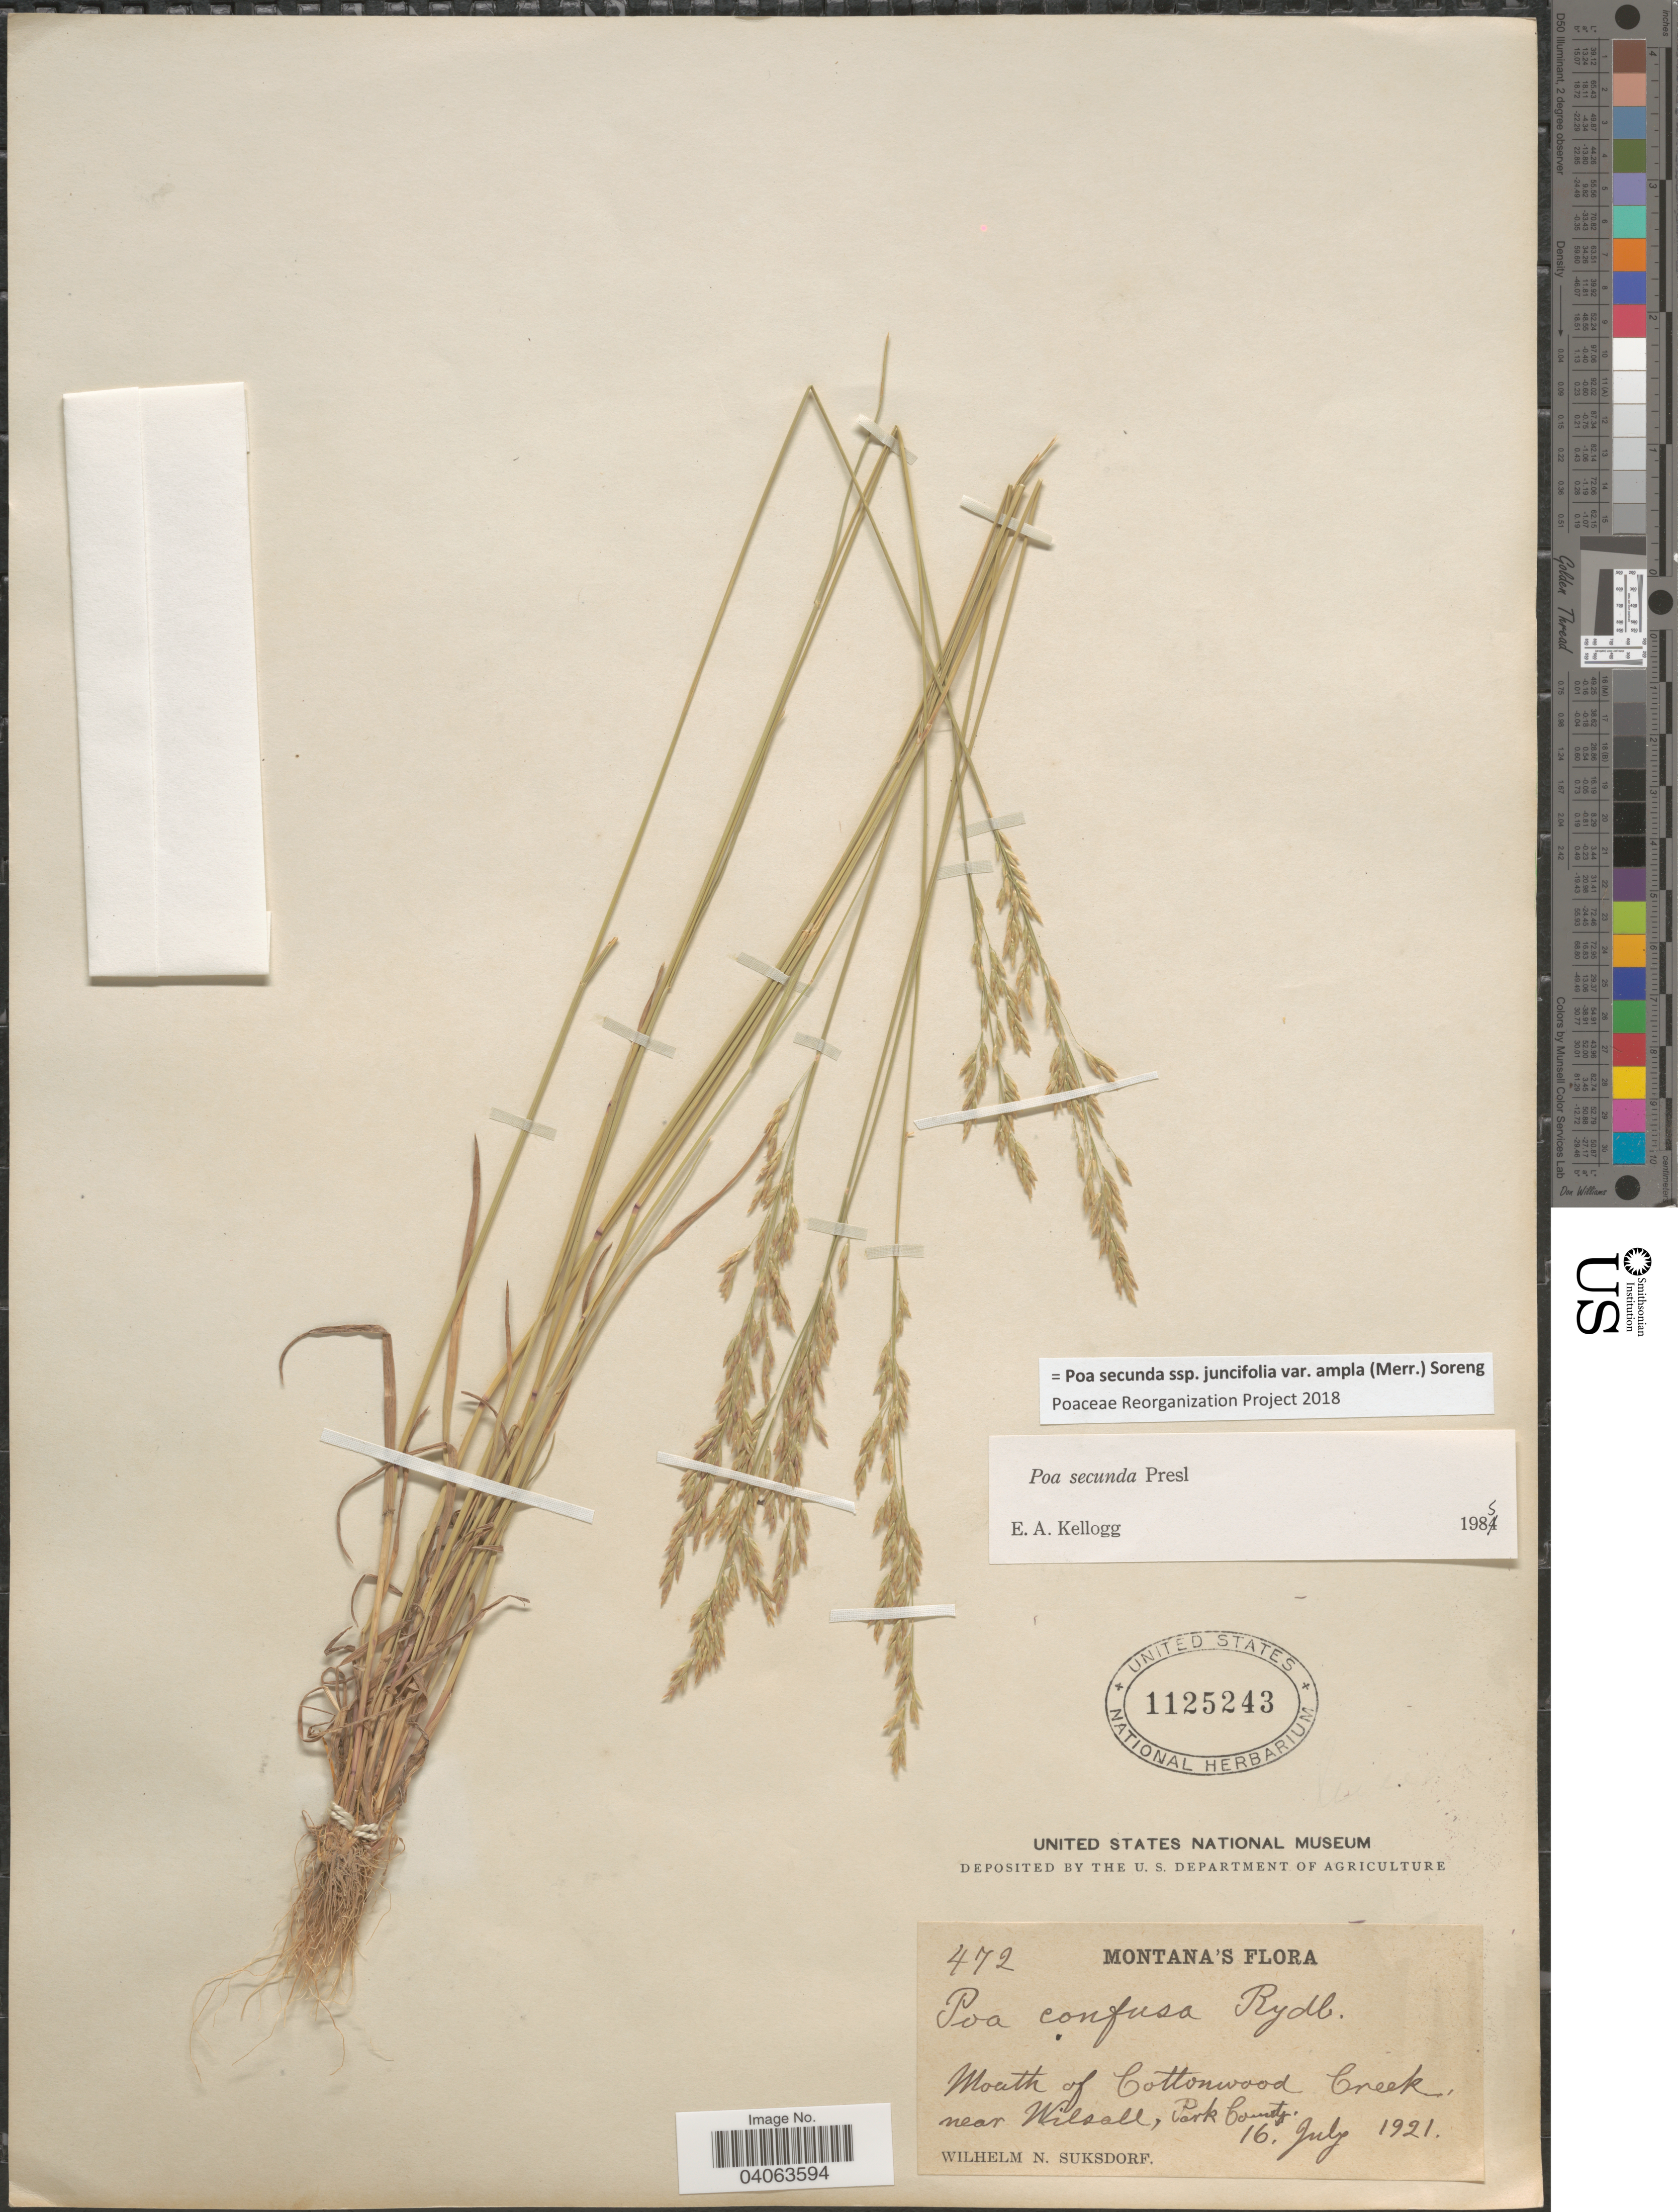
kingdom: Plantae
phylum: Tracheophyta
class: Liliopsida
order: Poales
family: Poaceae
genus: Poa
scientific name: Poa secunda subsp. juncifolia var. ampla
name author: (Merr.) Soreng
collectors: W. N. Suksdorf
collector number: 472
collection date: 1921-07-16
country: United States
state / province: Montana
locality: Mouth of Cottonwood Creek, near Wilsall, Park County.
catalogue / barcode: US 1125243